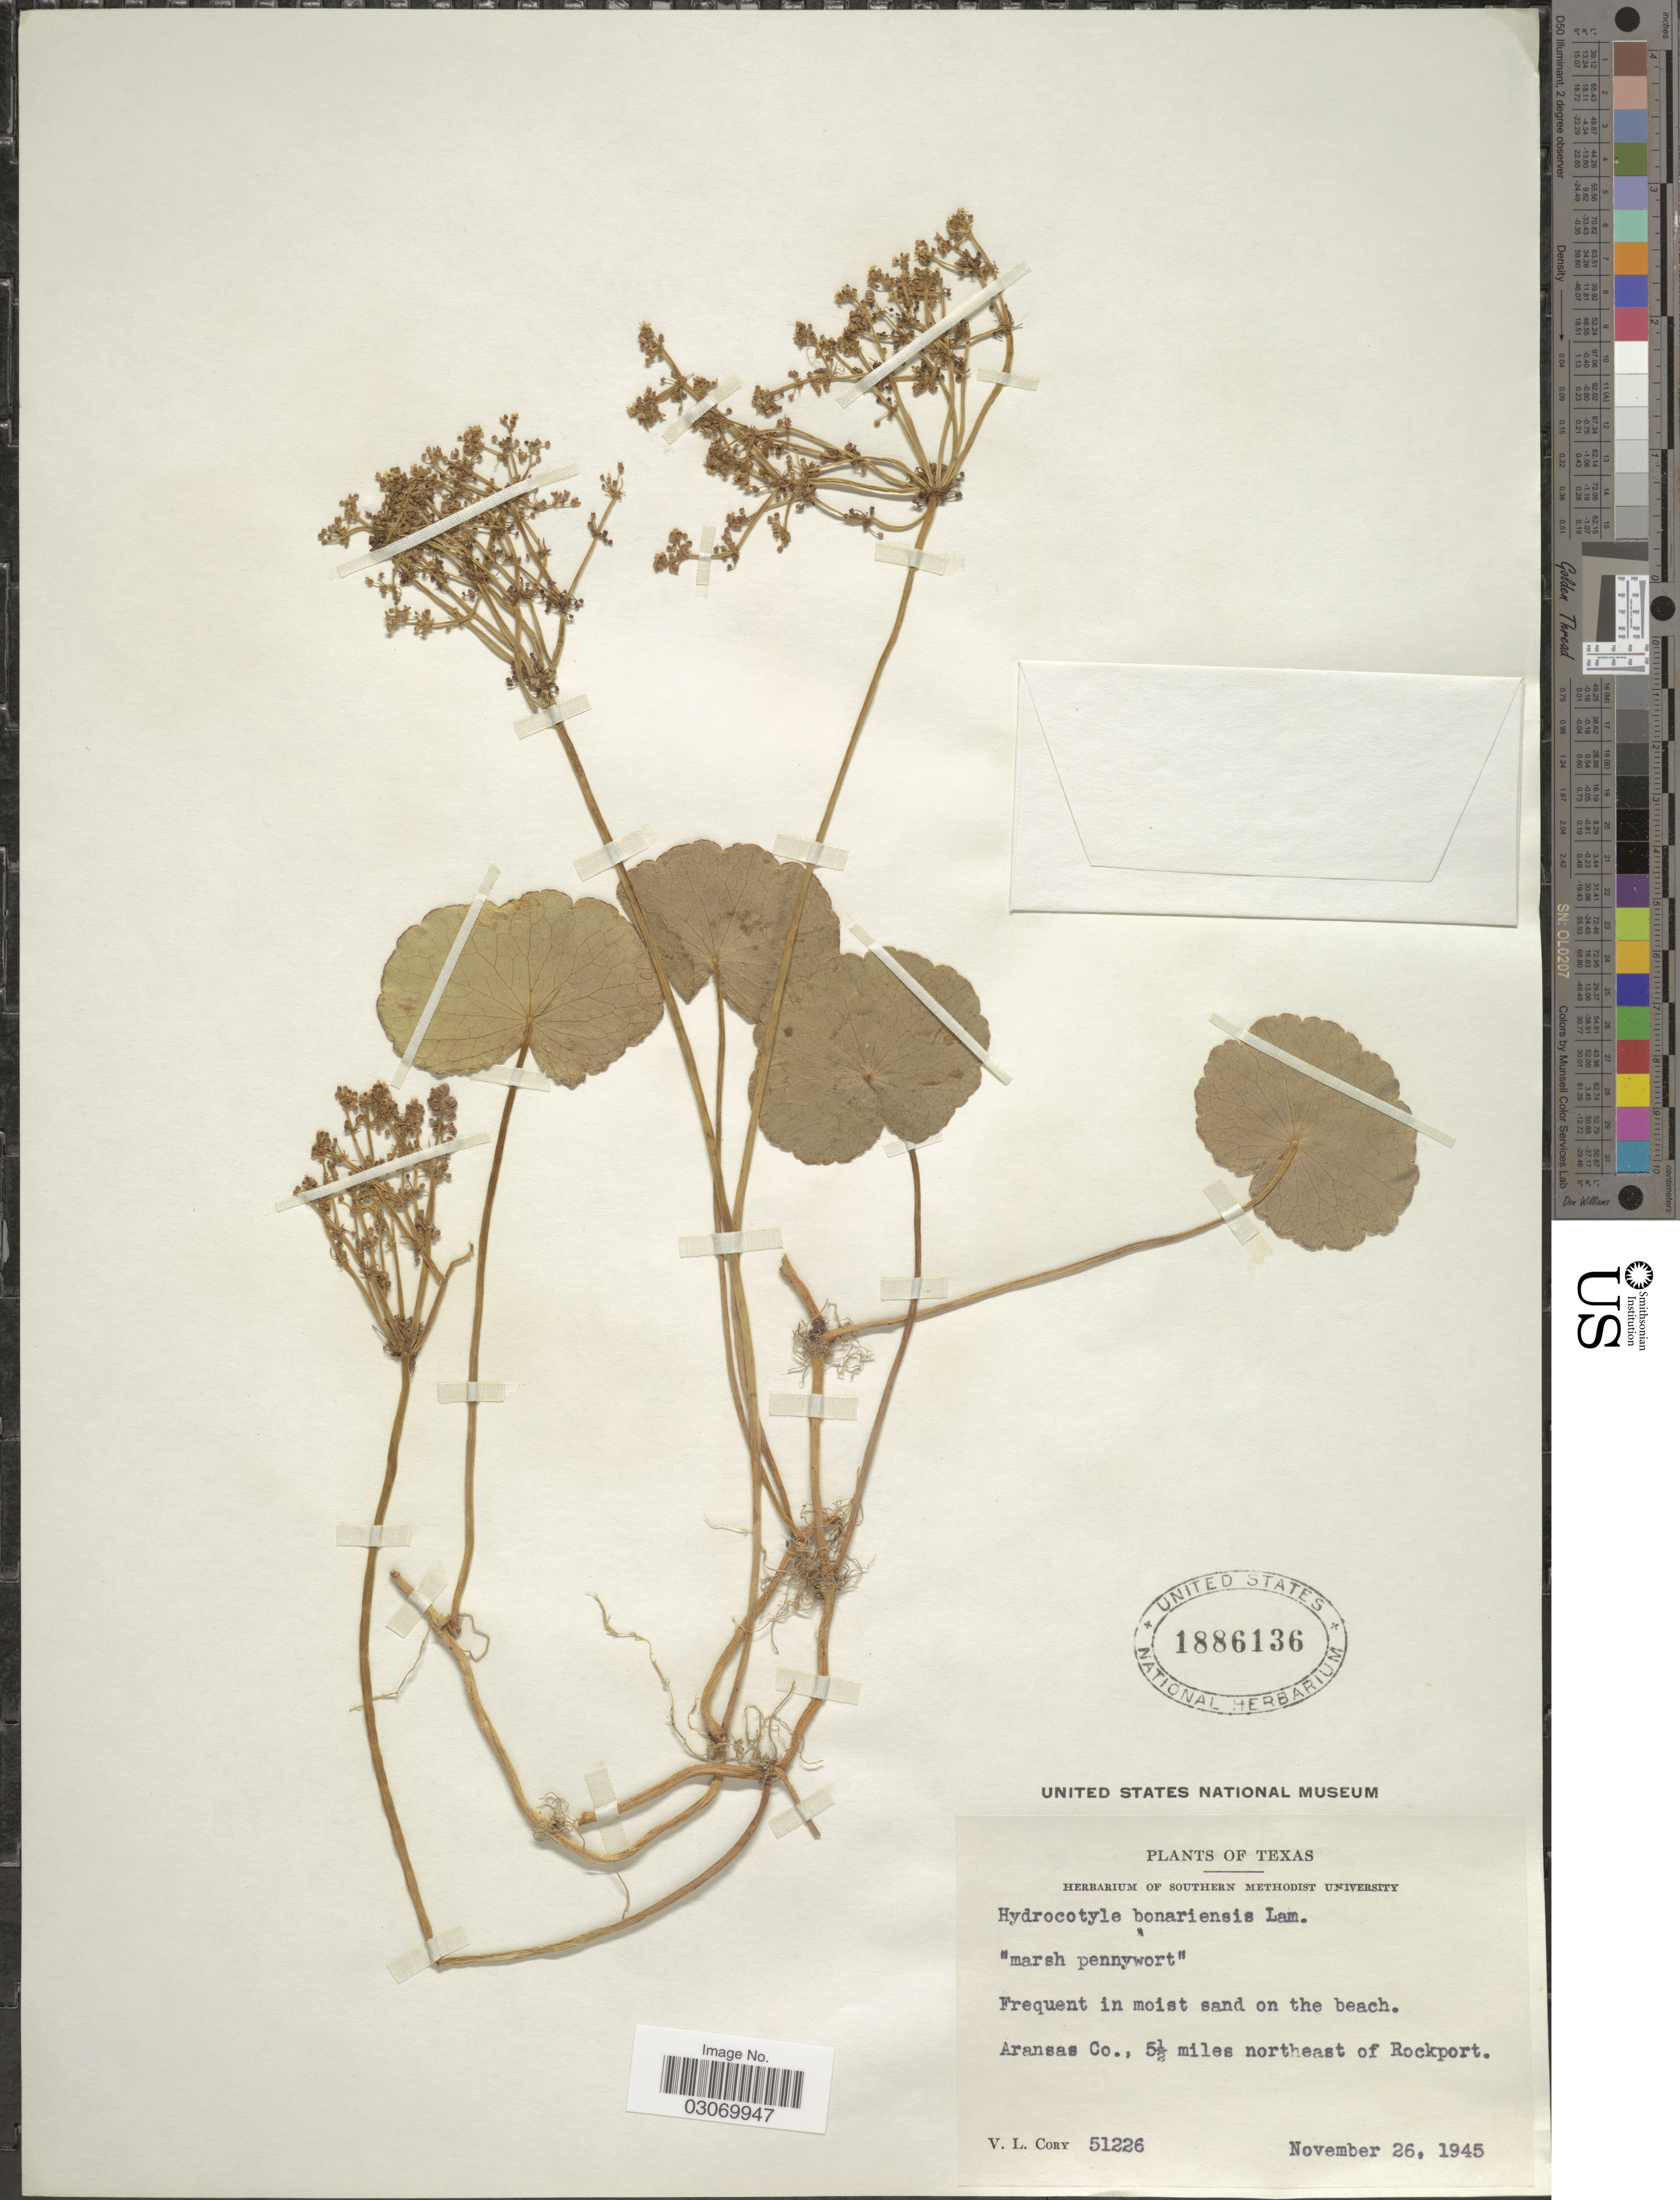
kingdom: Plantae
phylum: Tracheophyta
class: Magnoliopsida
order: Apiales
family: Araliaceae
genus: Hydrocotyle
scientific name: Hydrocotyle bonariensis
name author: Lam.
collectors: V. Cory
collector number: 51226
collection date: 1945-11-26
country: United States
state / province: Texas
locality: Aransas Co.: 5½ miles northeast of Rockport.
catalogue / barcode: US 1886136